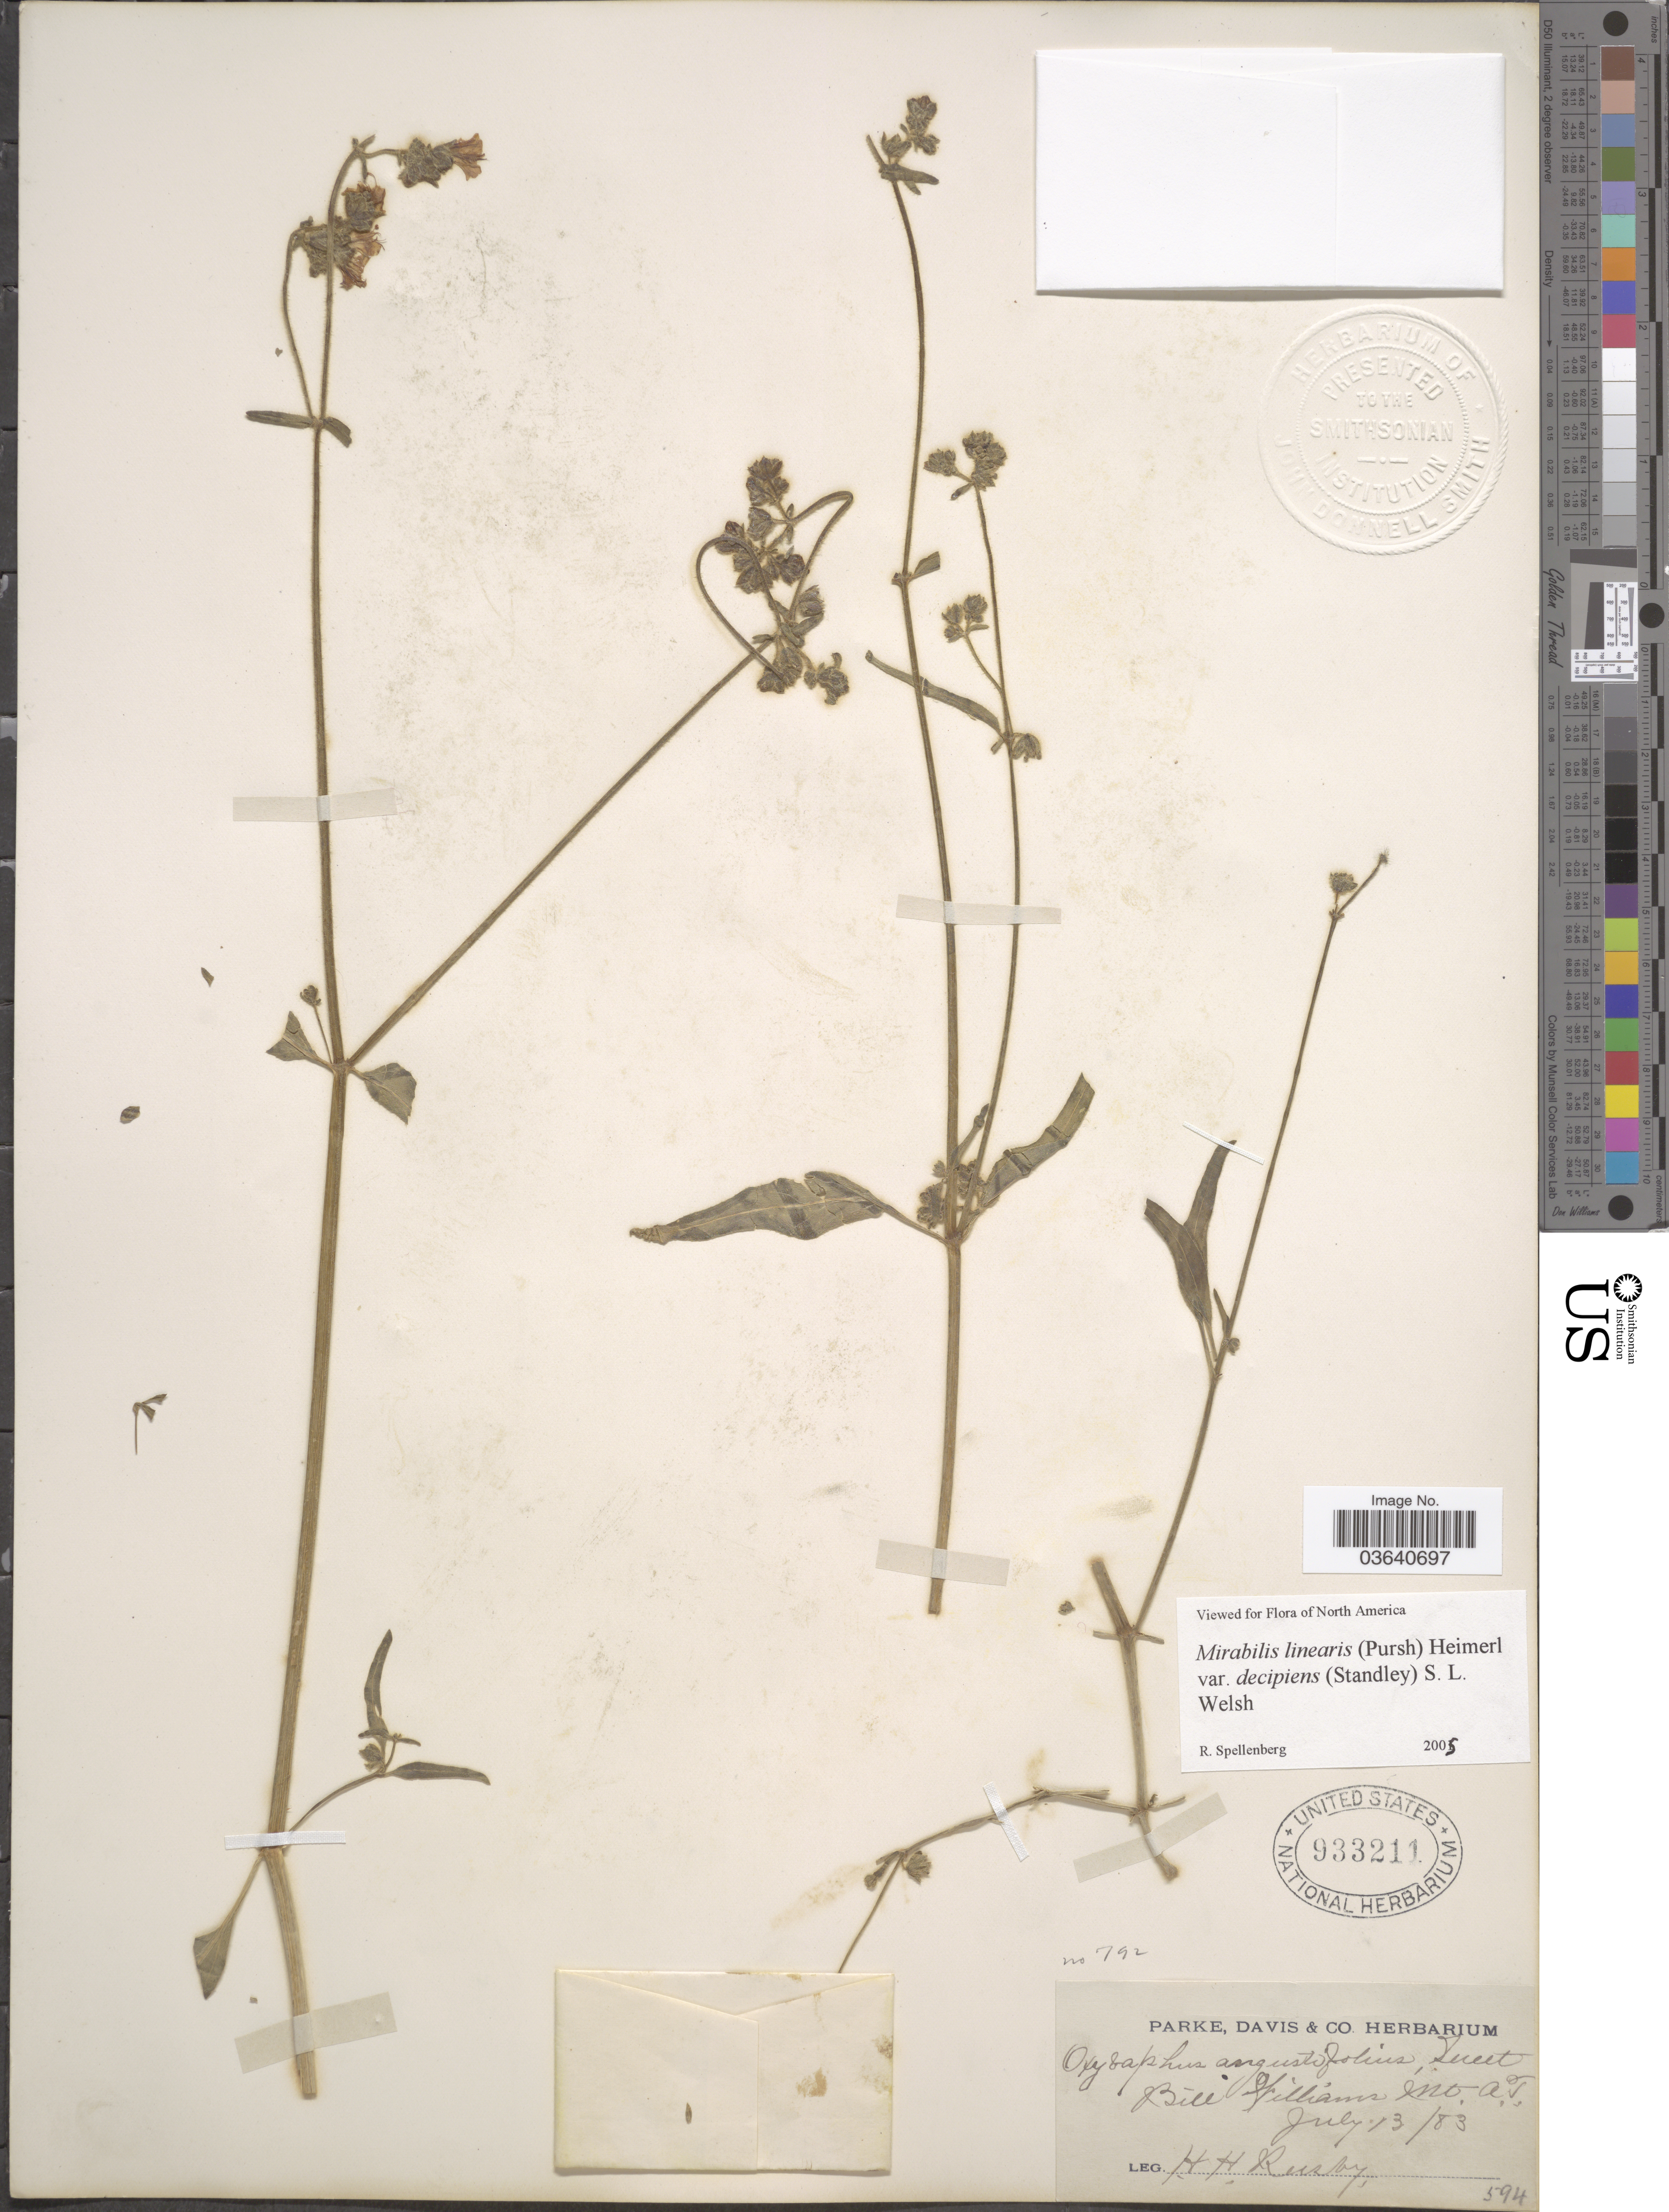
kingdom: Plantae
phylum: Tracheophyta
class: Magnoliopsida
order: Caryophyllales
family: Nyctaginaceae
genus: Mirabilis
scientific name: Mirabilis linearis var. decipiens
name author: (Standl.) S.L. Welsh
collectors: H. H. Rusby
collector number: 594?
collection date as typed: Transcribed d/m/y: 13/7/83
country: United States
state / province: Arizona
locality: Bill Williams Mt., A.T.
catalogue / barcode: US 933211